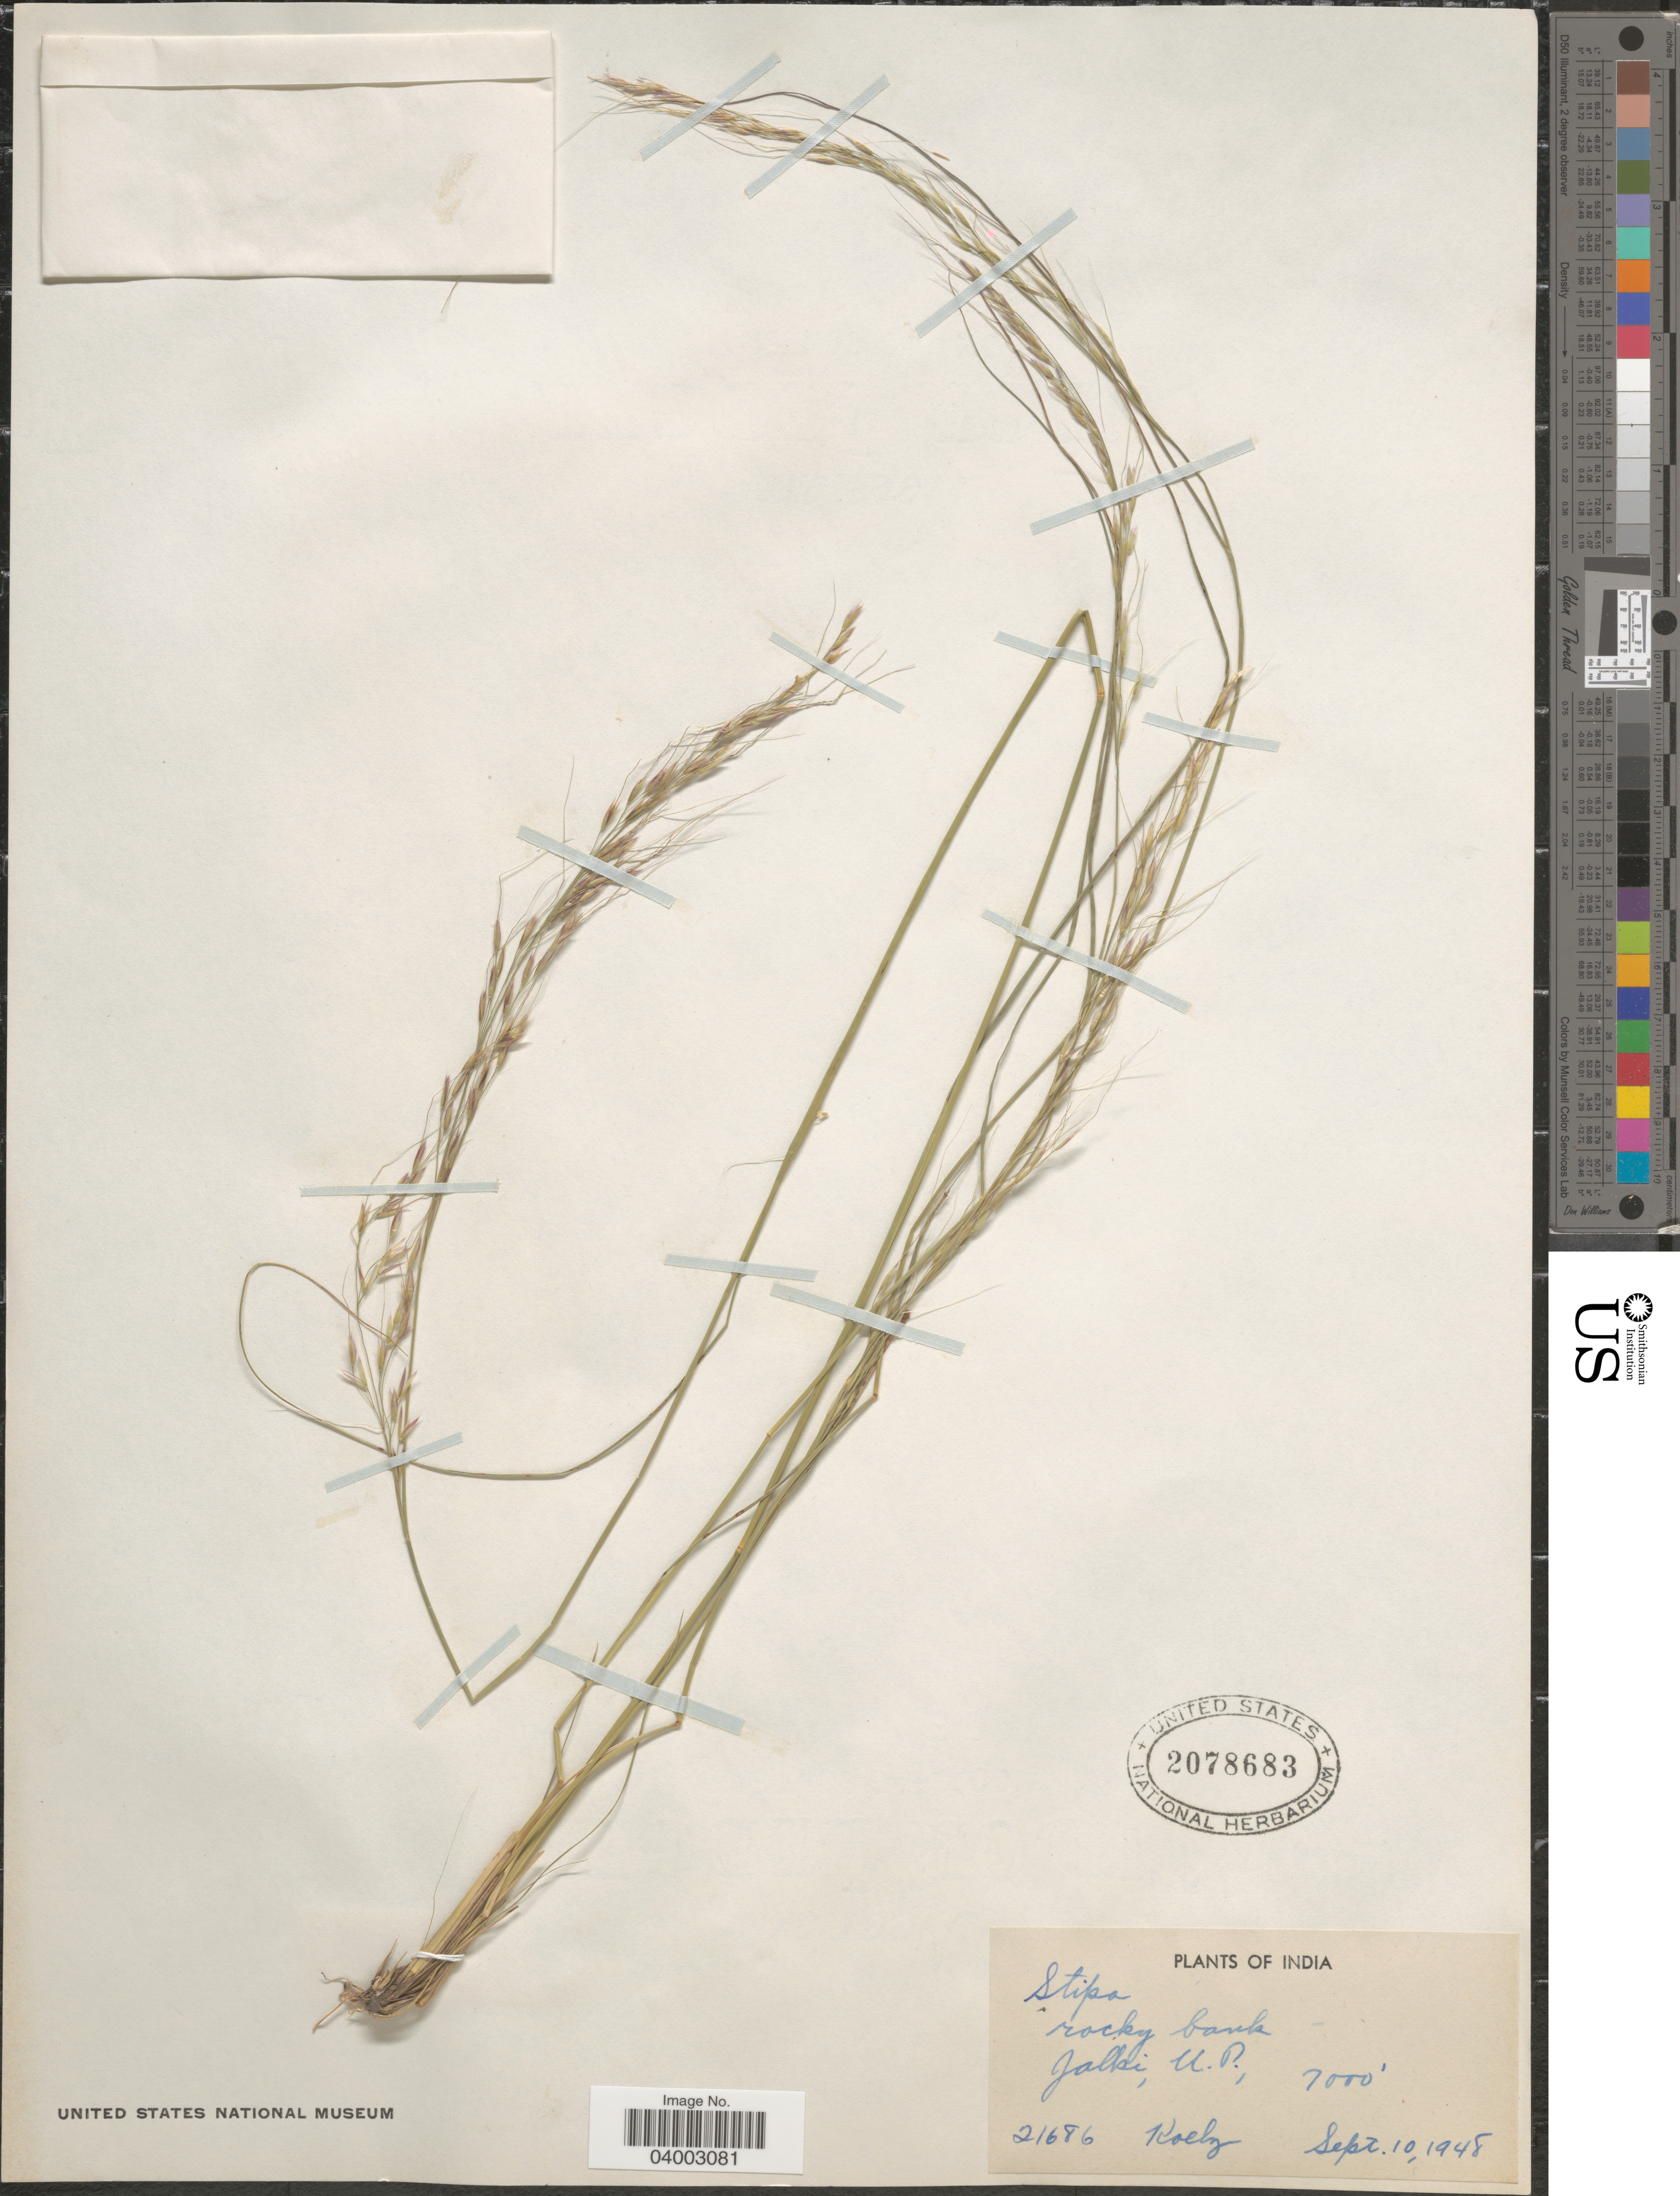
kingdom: Plantae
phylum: Tracheophyta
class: Liliopsida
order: Poales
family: Poaceae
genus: Stipa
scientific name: Stipa sp.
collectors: Koelz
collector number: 21686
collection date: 1948-09-10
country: India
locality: Rocky bank. Jalki, M. P.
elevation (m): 2134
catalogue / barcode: US 2078683